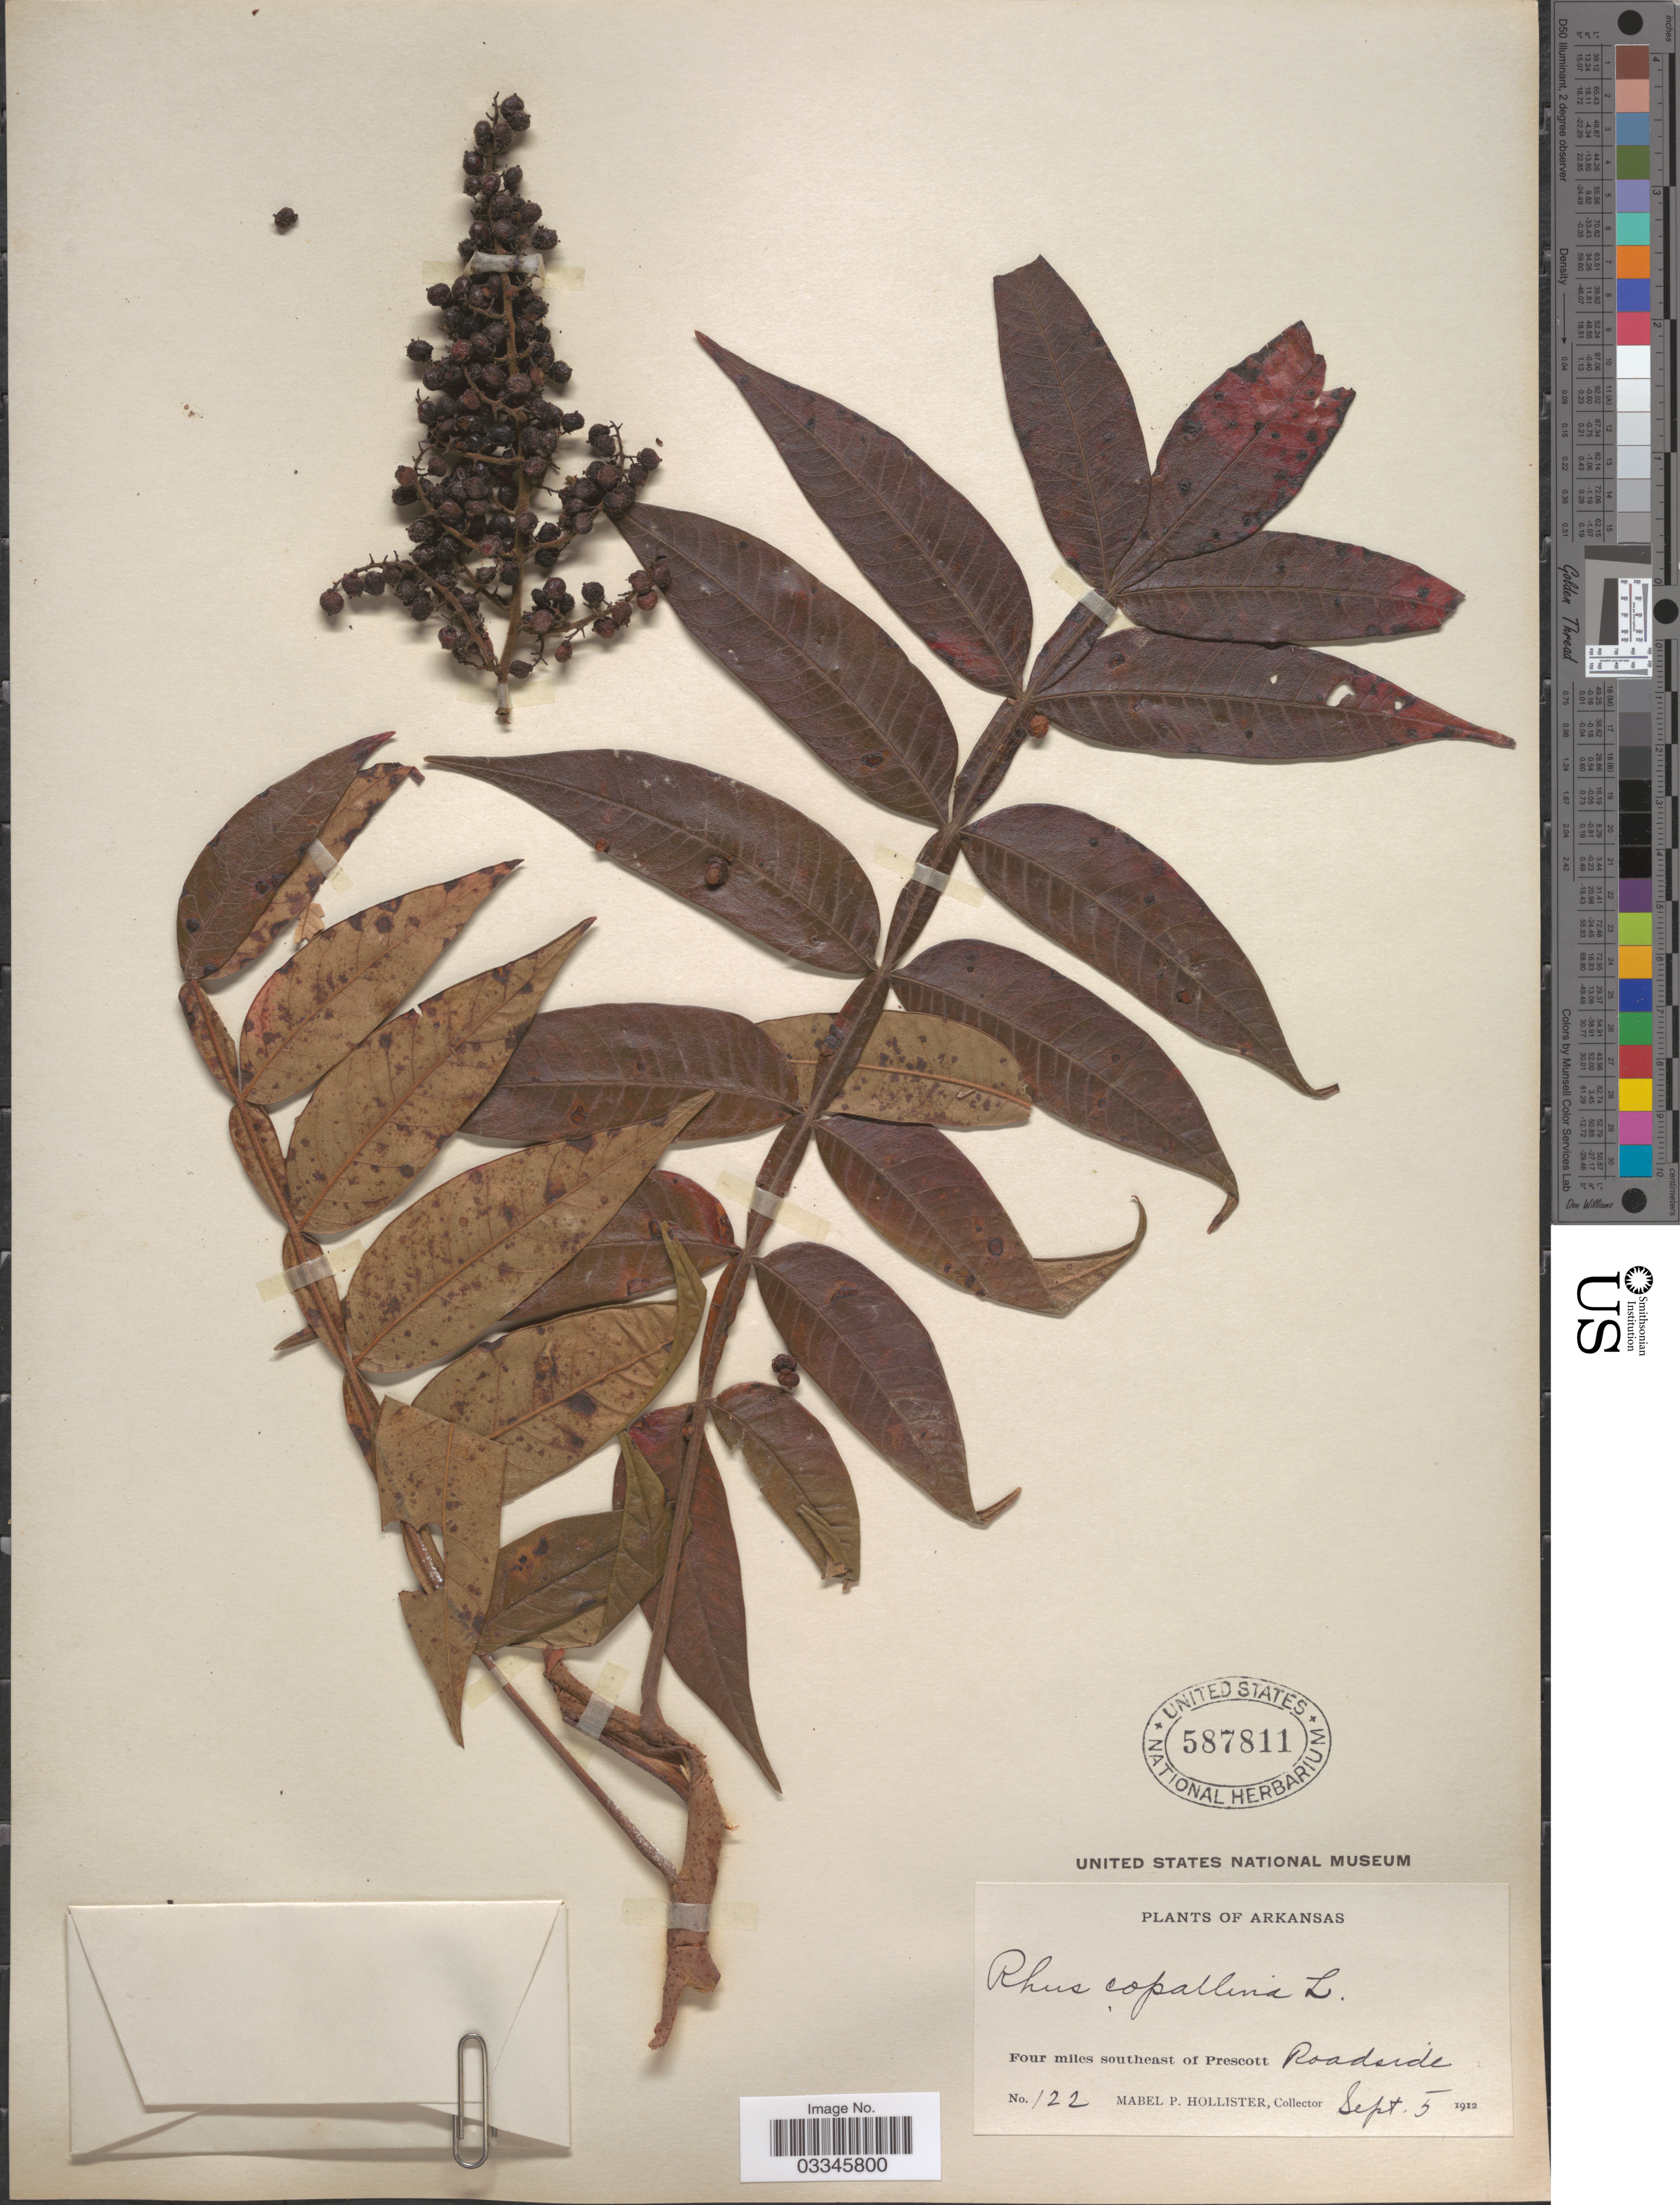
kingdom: Plantae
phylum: Tracheophyta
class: Magnoliopsida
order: Sapindales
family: Anacardiaceae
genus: Rhus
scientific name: Rhus copallinum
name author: L.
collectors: M. Hollister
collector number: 122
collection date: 1912-09-05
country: United States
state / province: Arkansas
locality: Four miles southeast of Prescott. Roadside.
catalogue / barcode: US 587811